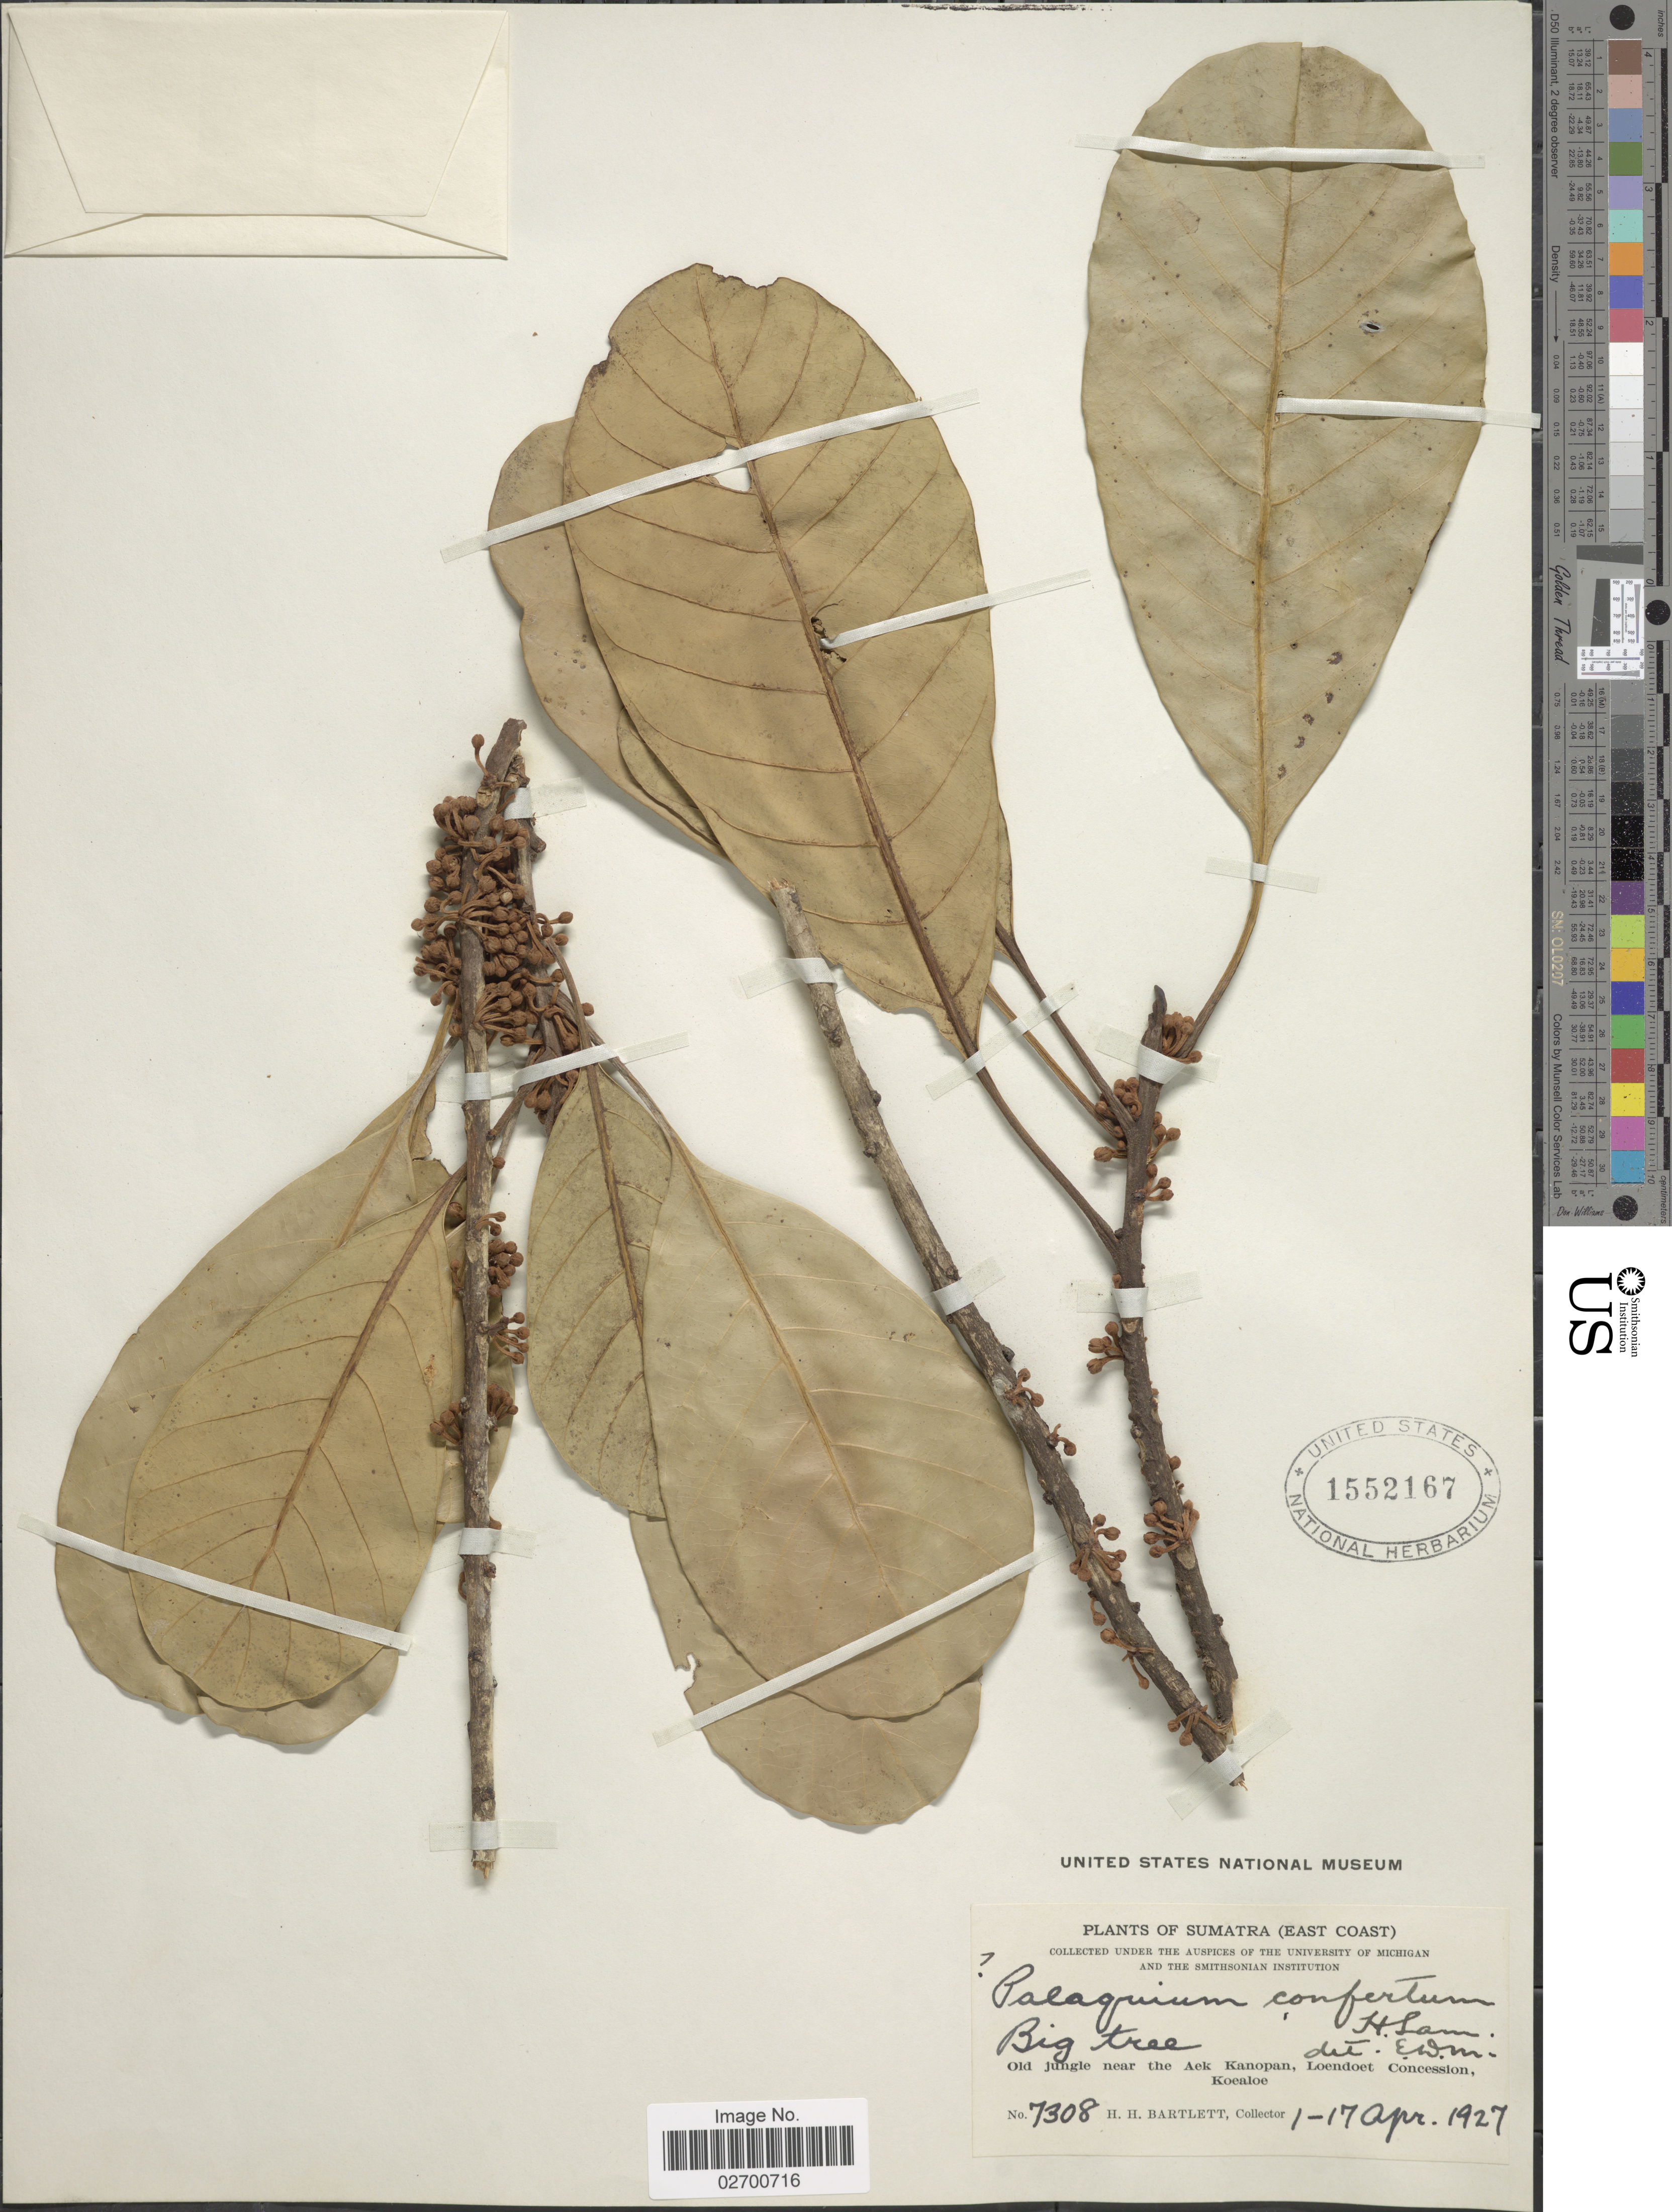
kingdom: Plantae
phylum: Tracheophyta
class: Magnoliopsida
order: Ericales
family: Sapotaceae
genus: Palaquium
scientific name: Palaquium confertum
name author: H.J. Lam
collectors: H. H. Bartlett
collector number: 7308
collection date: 1927-04-01/1927-04-17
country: Indonesia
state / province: Sumatra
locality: Sumatra (East Coast). Old Jungle near the Aek Kanopan, Loendoet Concession, Koealoe.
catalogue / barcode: US 1552167